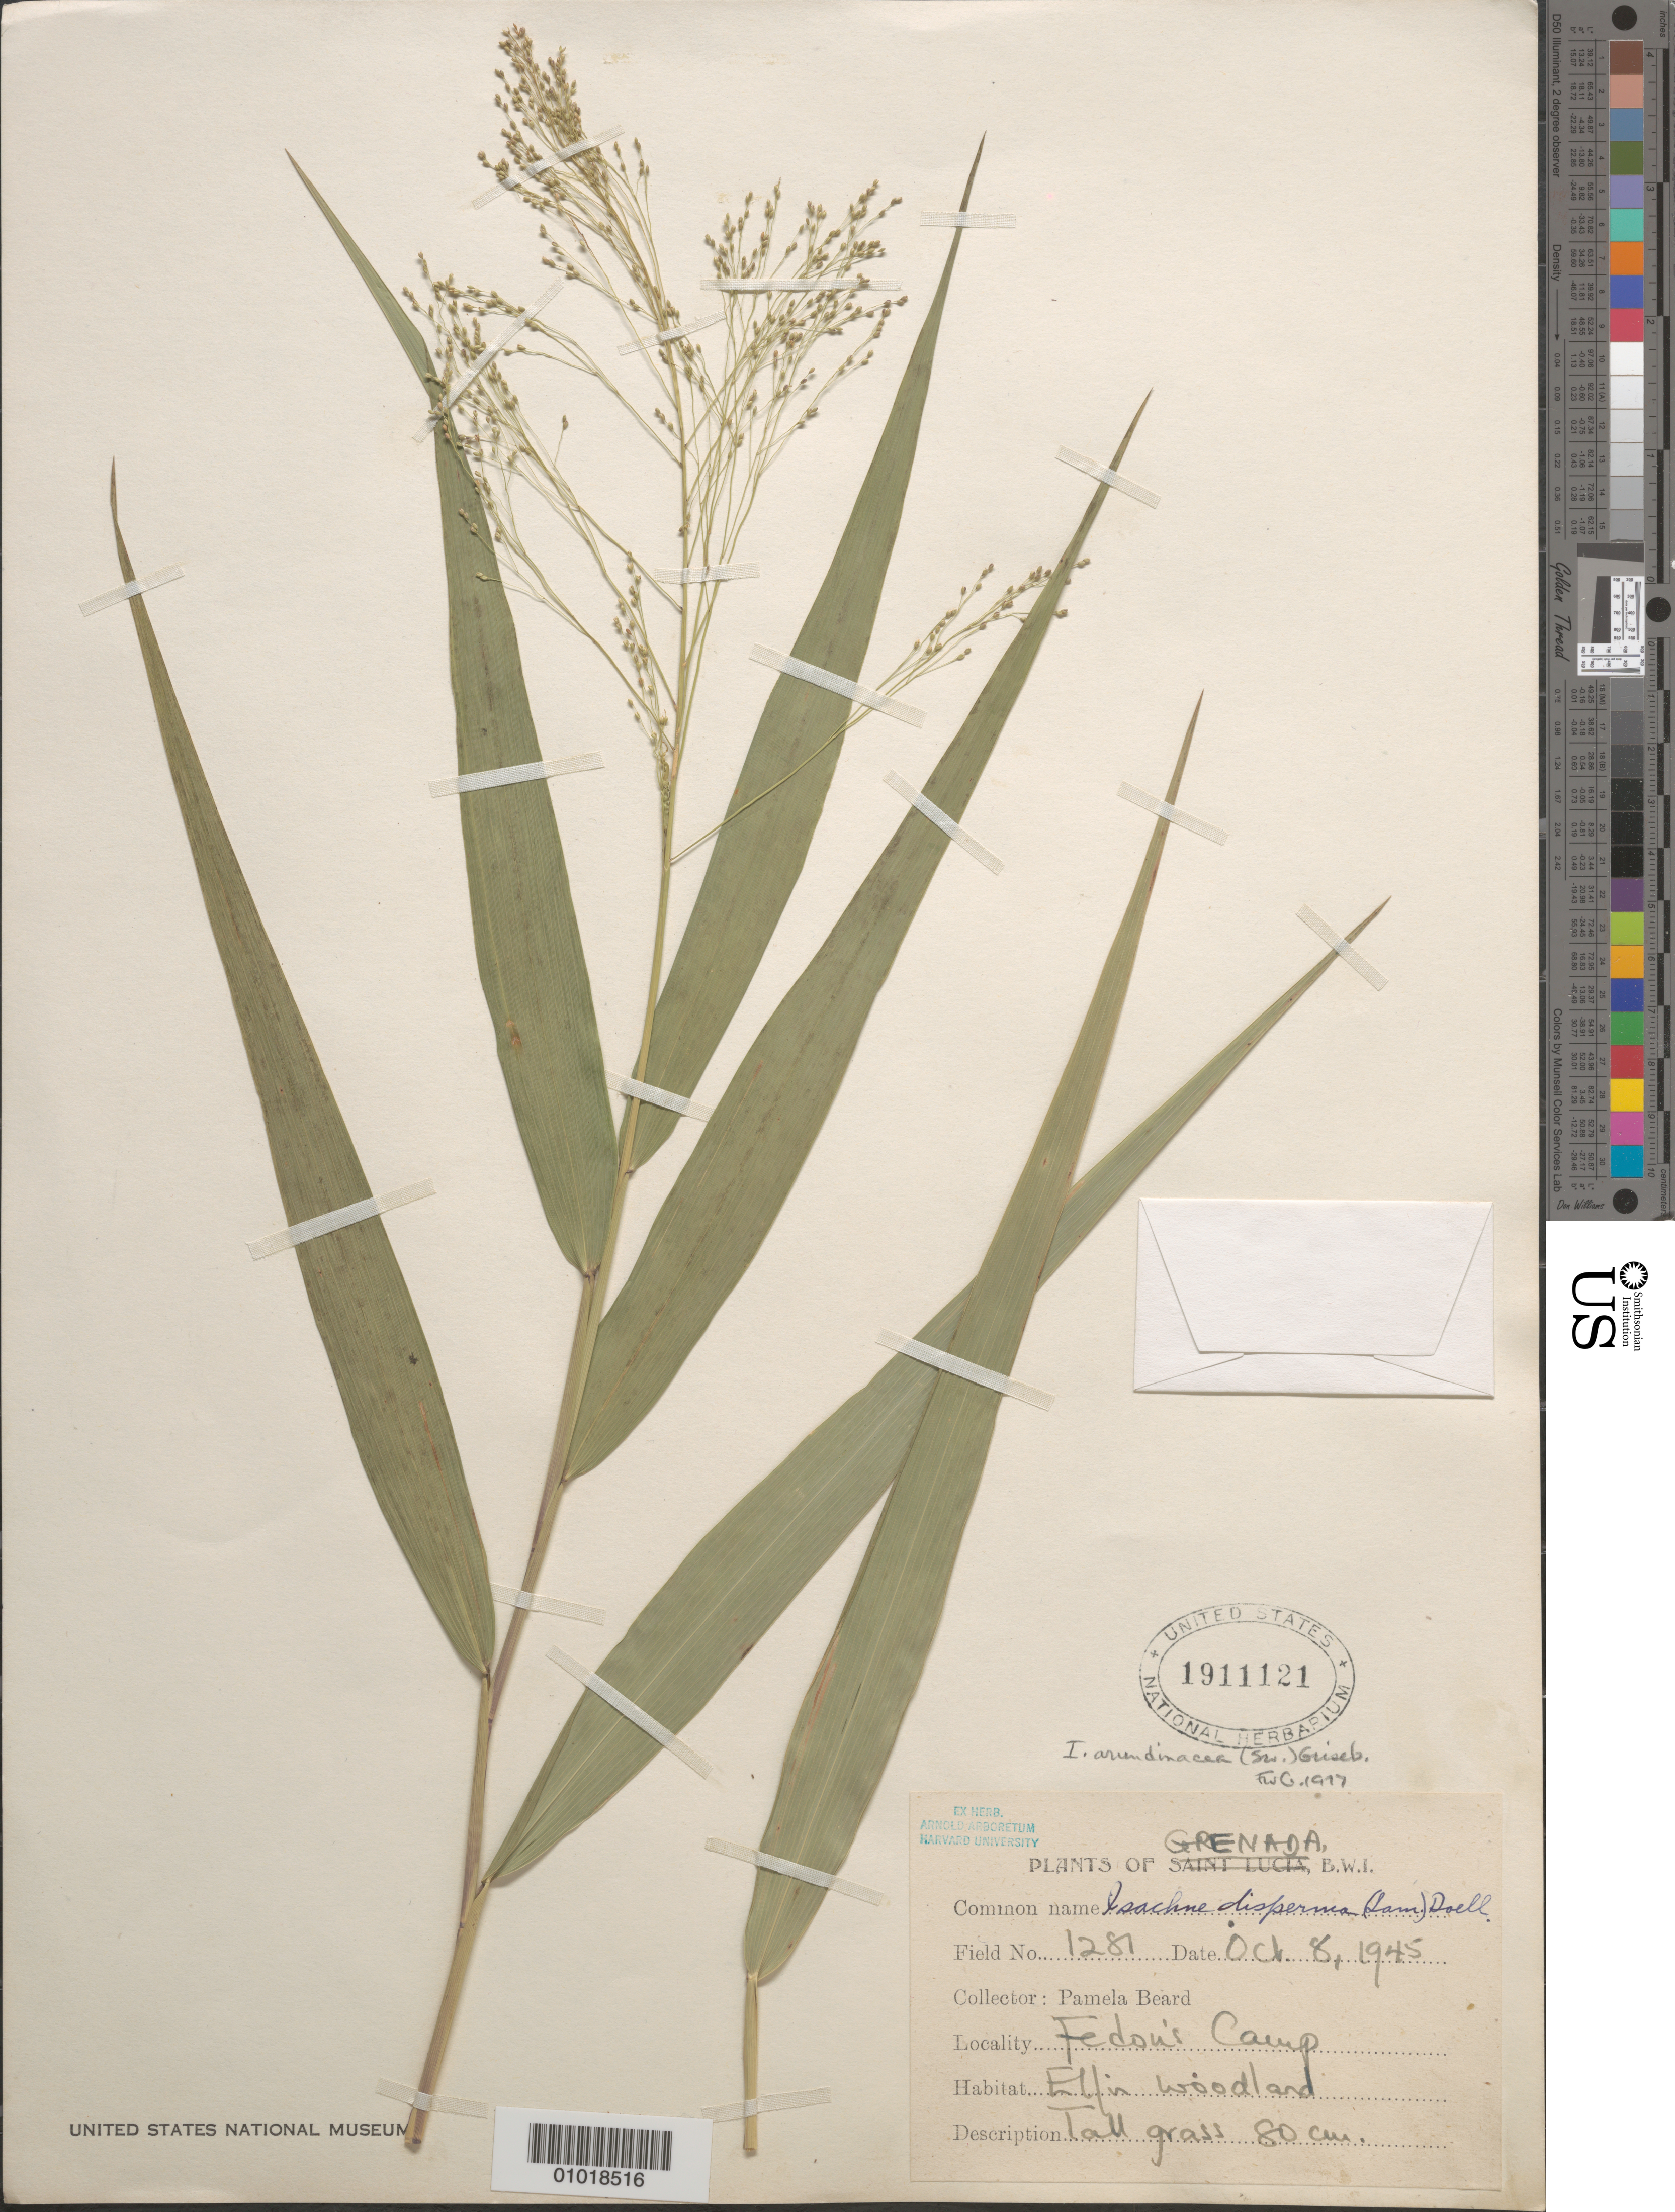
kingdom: Plantae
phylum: Tracheophyta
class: Liliopsida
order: Poales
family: Poaceae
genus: Isachne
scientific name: Isachne disperma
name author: (Lam.) Döll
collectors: P. Beard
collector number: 1281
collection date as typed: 08 Oct 1945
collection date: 1945-10-08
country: Grenada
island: Grenada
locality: Fedoni Camp, Ellin woodland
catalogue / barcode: US 1911121